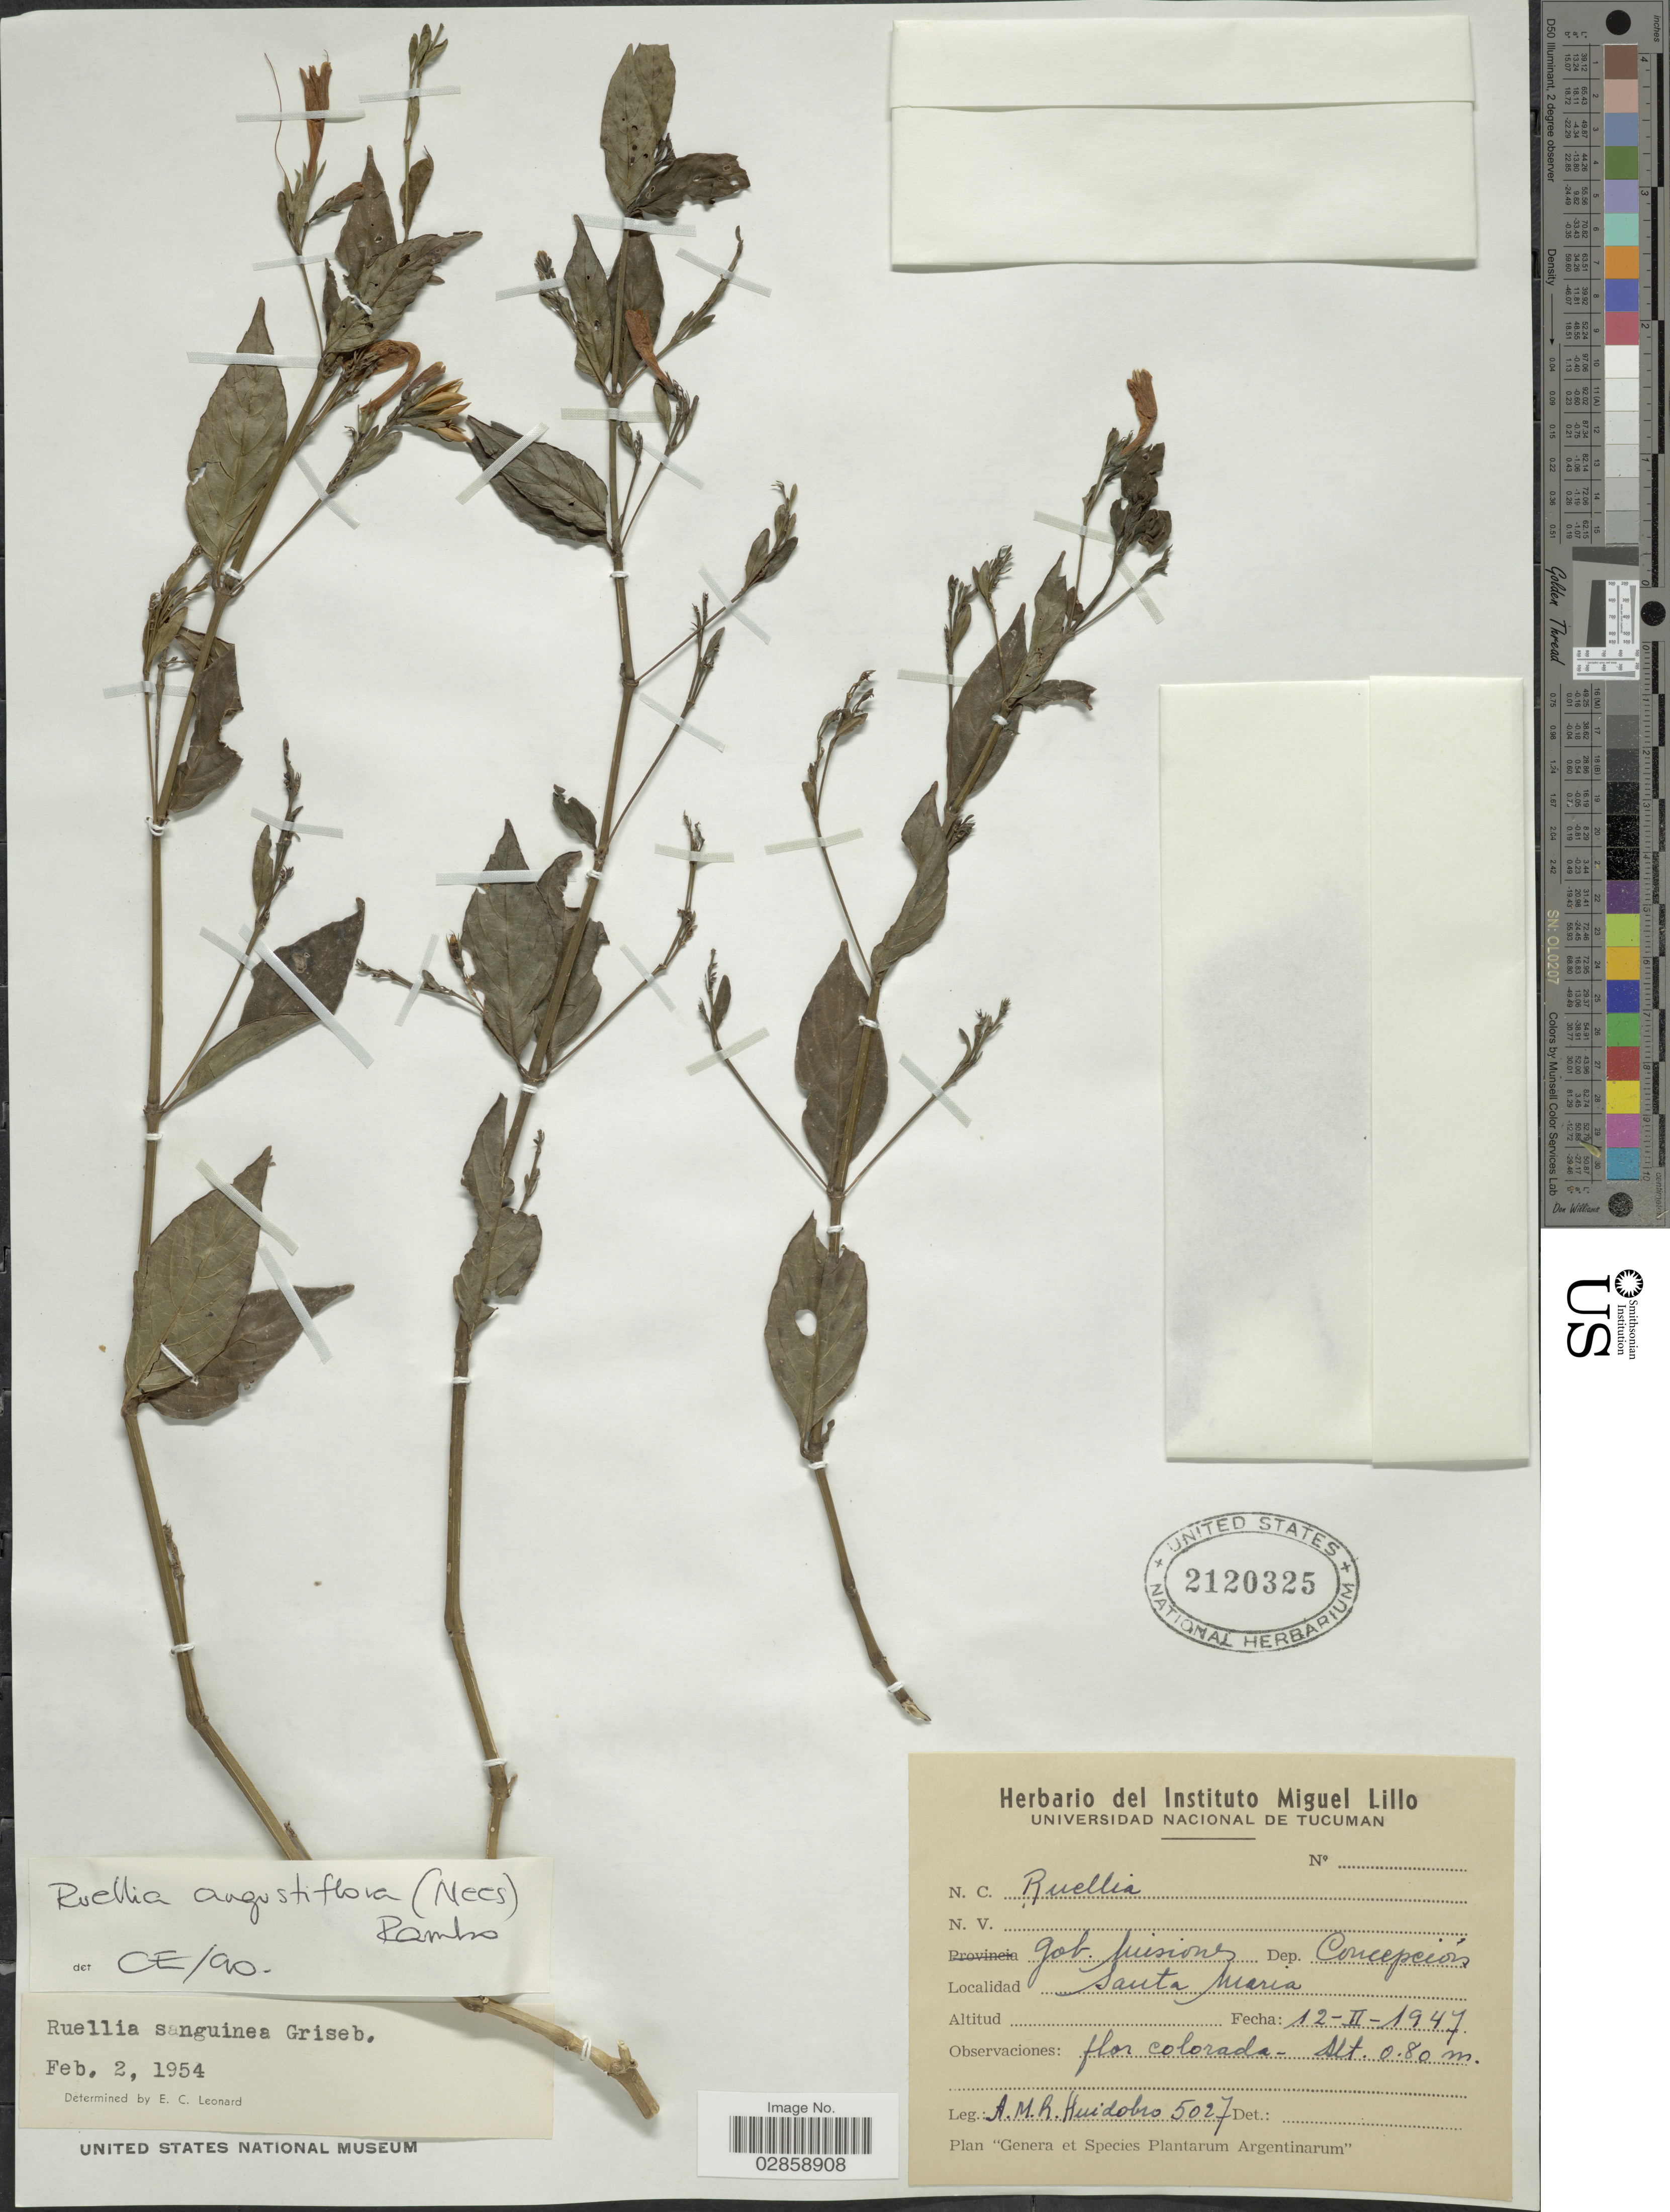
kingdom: Plantae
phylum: Tracheophyta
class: Magnoliopsida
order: Lamiales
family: Acanthaceae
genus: Ruellia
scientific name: Ruellia angustiflora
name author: (Nees) Lindau ex Rambo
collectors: A. M. R. Huidobro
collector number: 5027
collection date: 1947-02-12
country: Argentina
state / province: Misiones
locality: Gob. Misiones. Dep. Concepción. Santa Maria.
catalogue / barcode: US 2120325